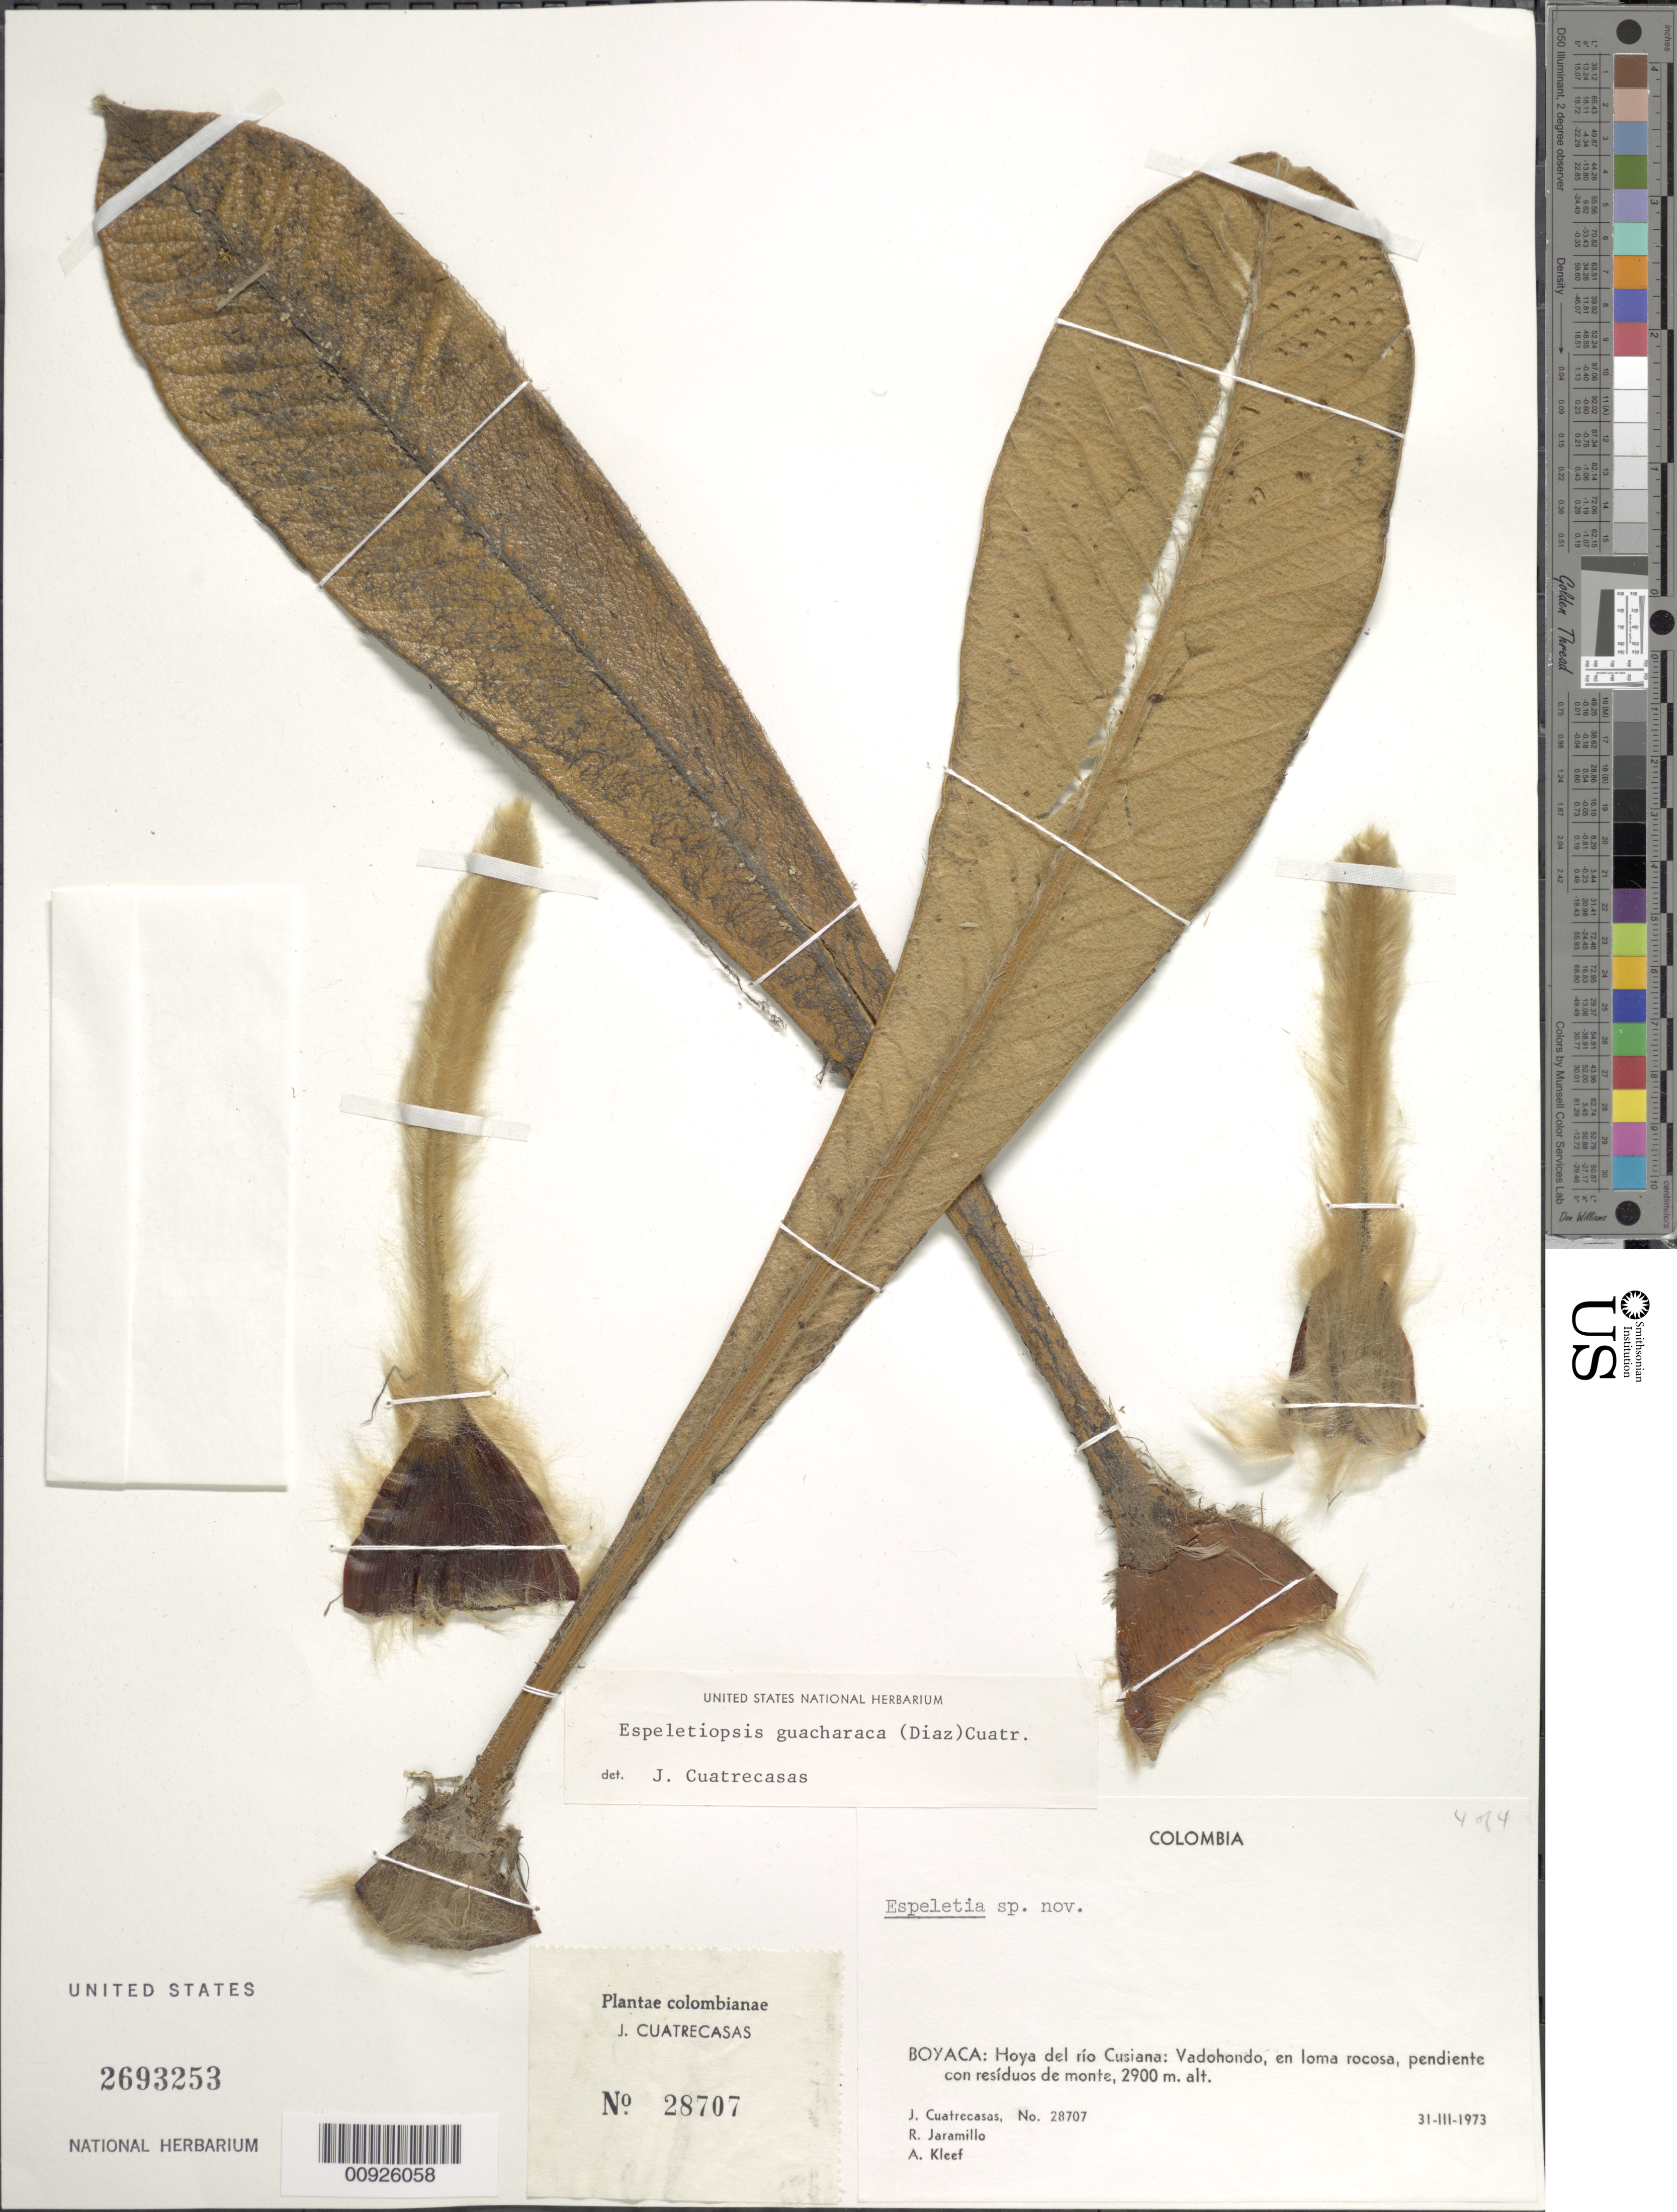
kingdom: Plantae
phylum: Tracheophyta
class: Magnoliopsida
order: Asterales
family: Asteraceae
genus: Espeletiopsis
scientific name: Espeletiopsis jimenez-quesadae var. guacharaca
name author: (S. Díaz) Cuatrec.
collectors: J. Cuatrecasas, R. Jaramillo M. & A. Kleef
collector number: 28707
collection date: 1973-03-31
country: Colombia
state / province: Boyacá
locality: Boyacá: Hoya del rio Cusiana: Vadahondo, en loma rocosa, pendiente con residuos de monte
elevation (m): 2900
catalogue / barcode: US 2693253